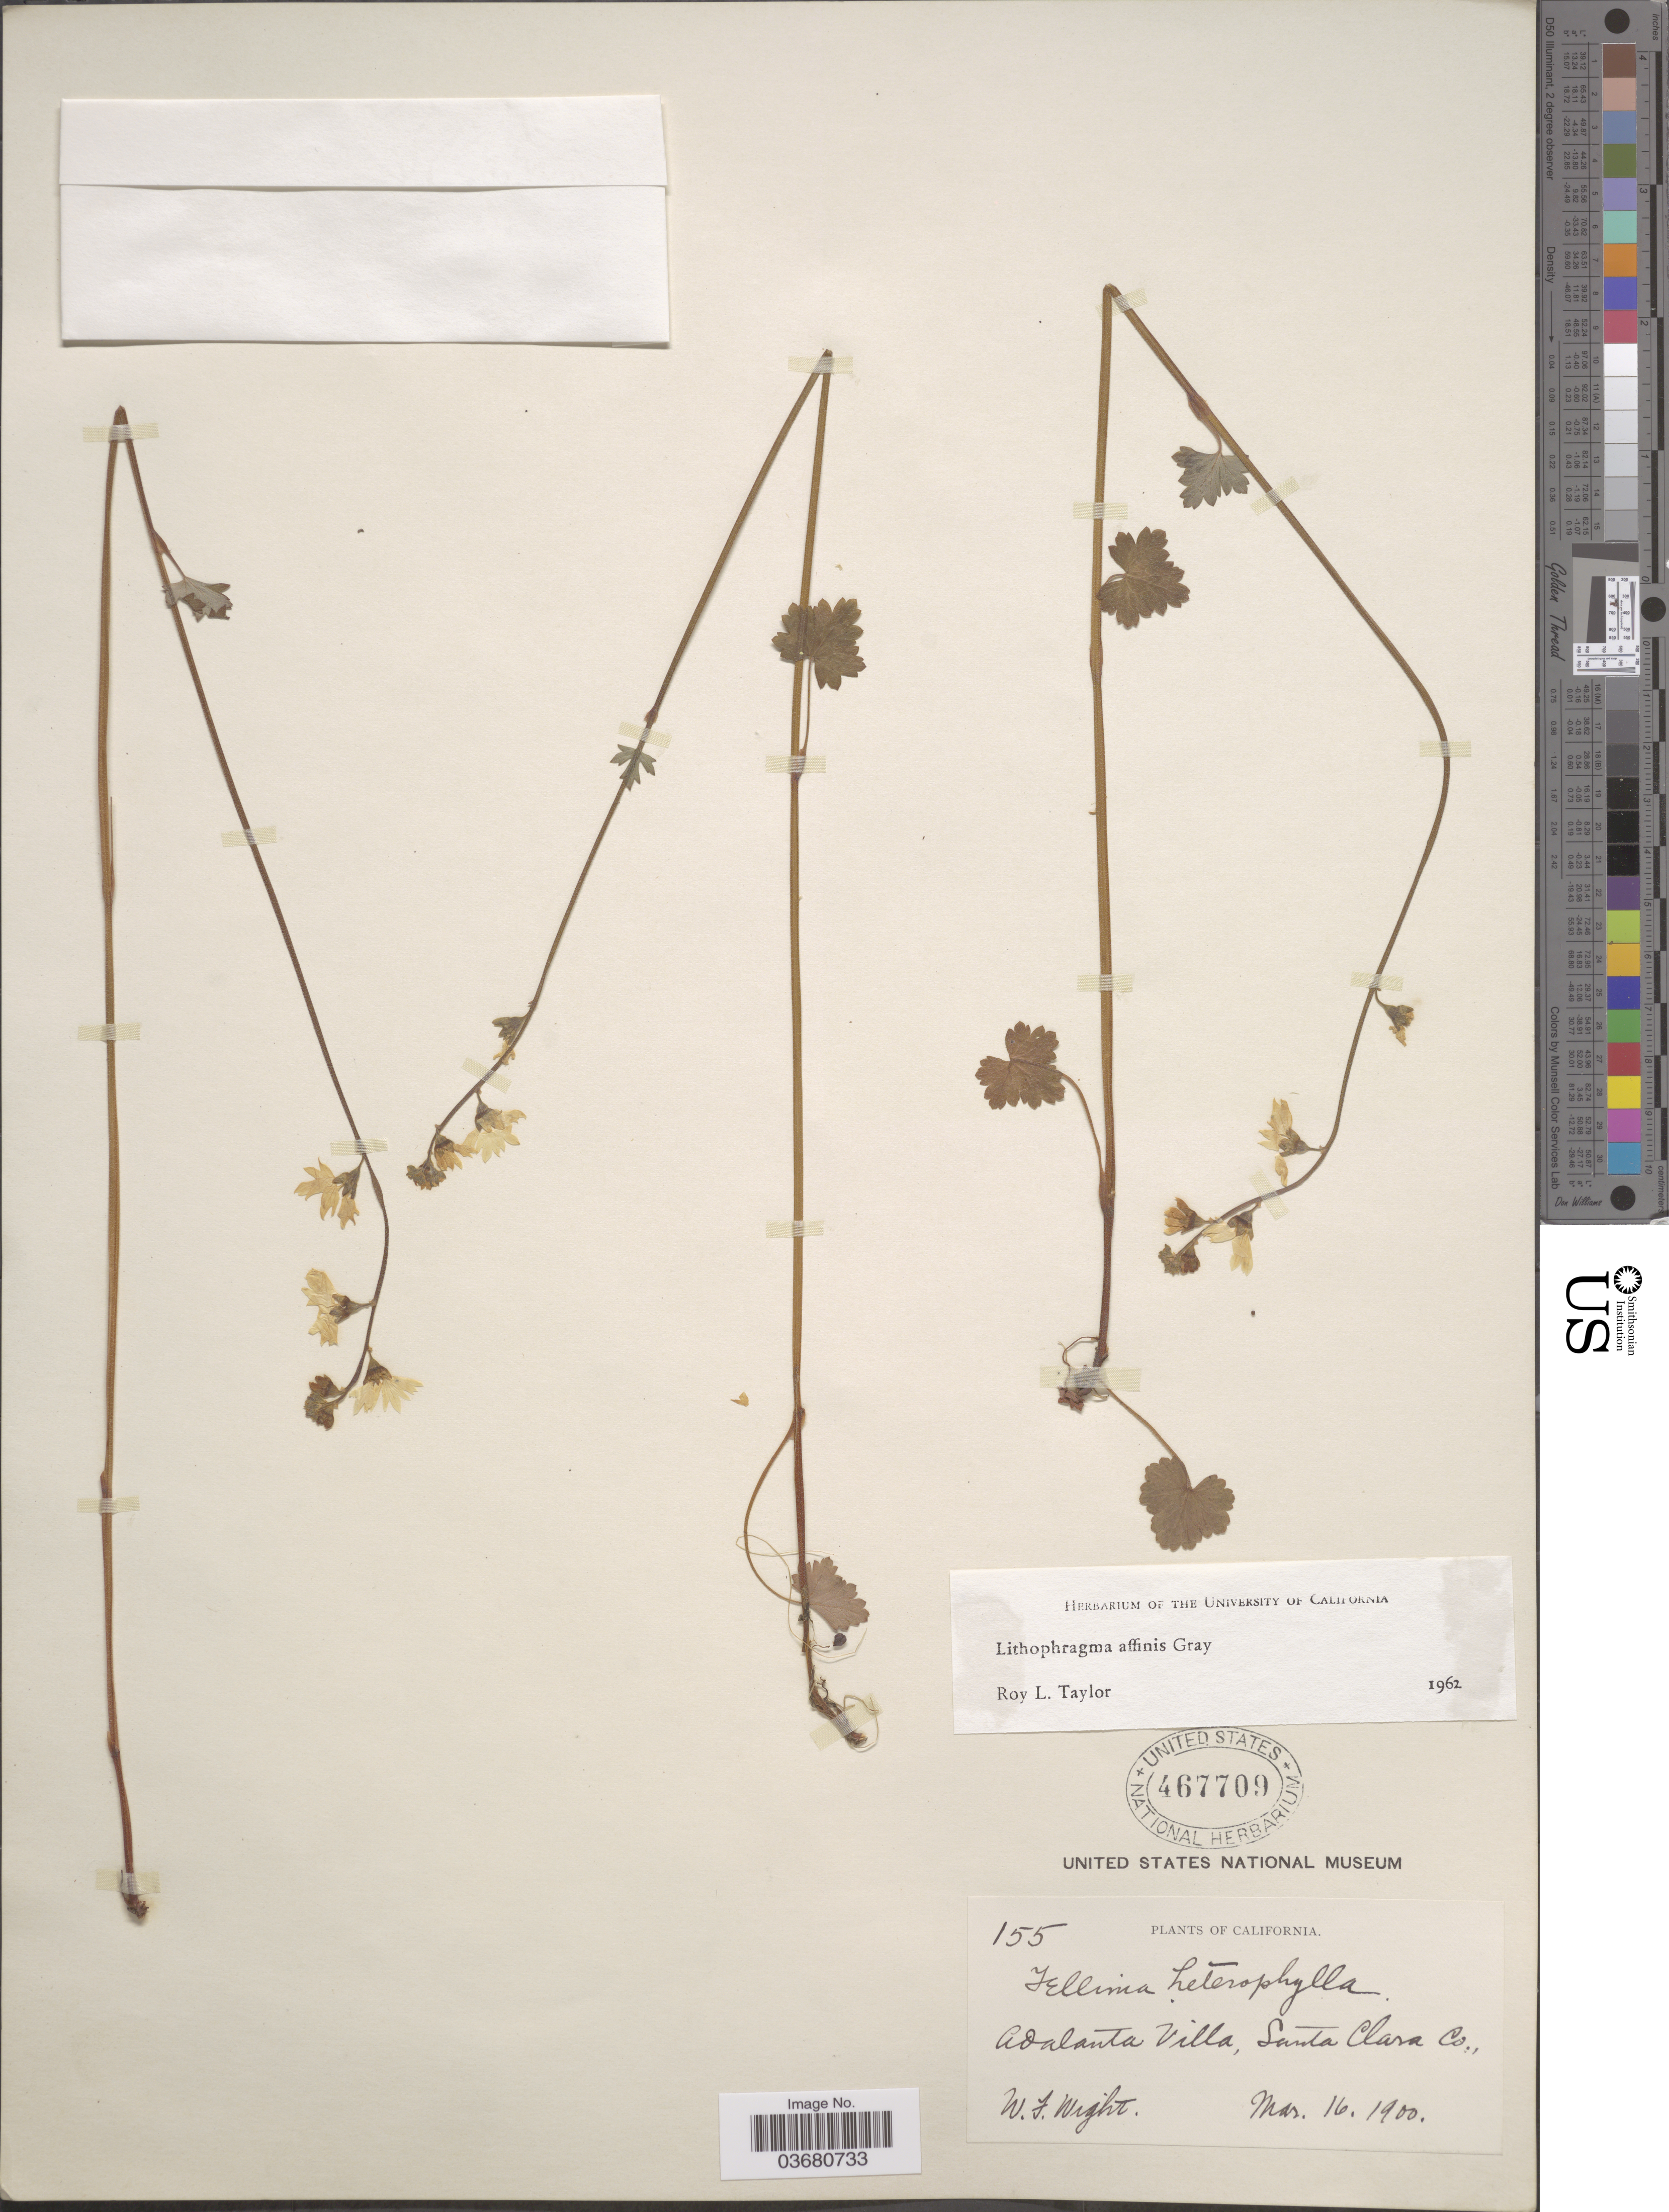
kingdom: Plantae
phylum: Tracheophyta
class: Magnoliopsida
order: Saxifragales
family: Saxifragaceae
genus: Lithophragma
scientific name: Lithophragma affine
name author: A. Gray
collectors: W. Wight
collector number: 155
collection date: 1900-03-16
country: United States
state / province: California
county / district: Santa Clara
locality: Adalanta Villa, Santa Clara Co.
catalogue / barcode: US 467709